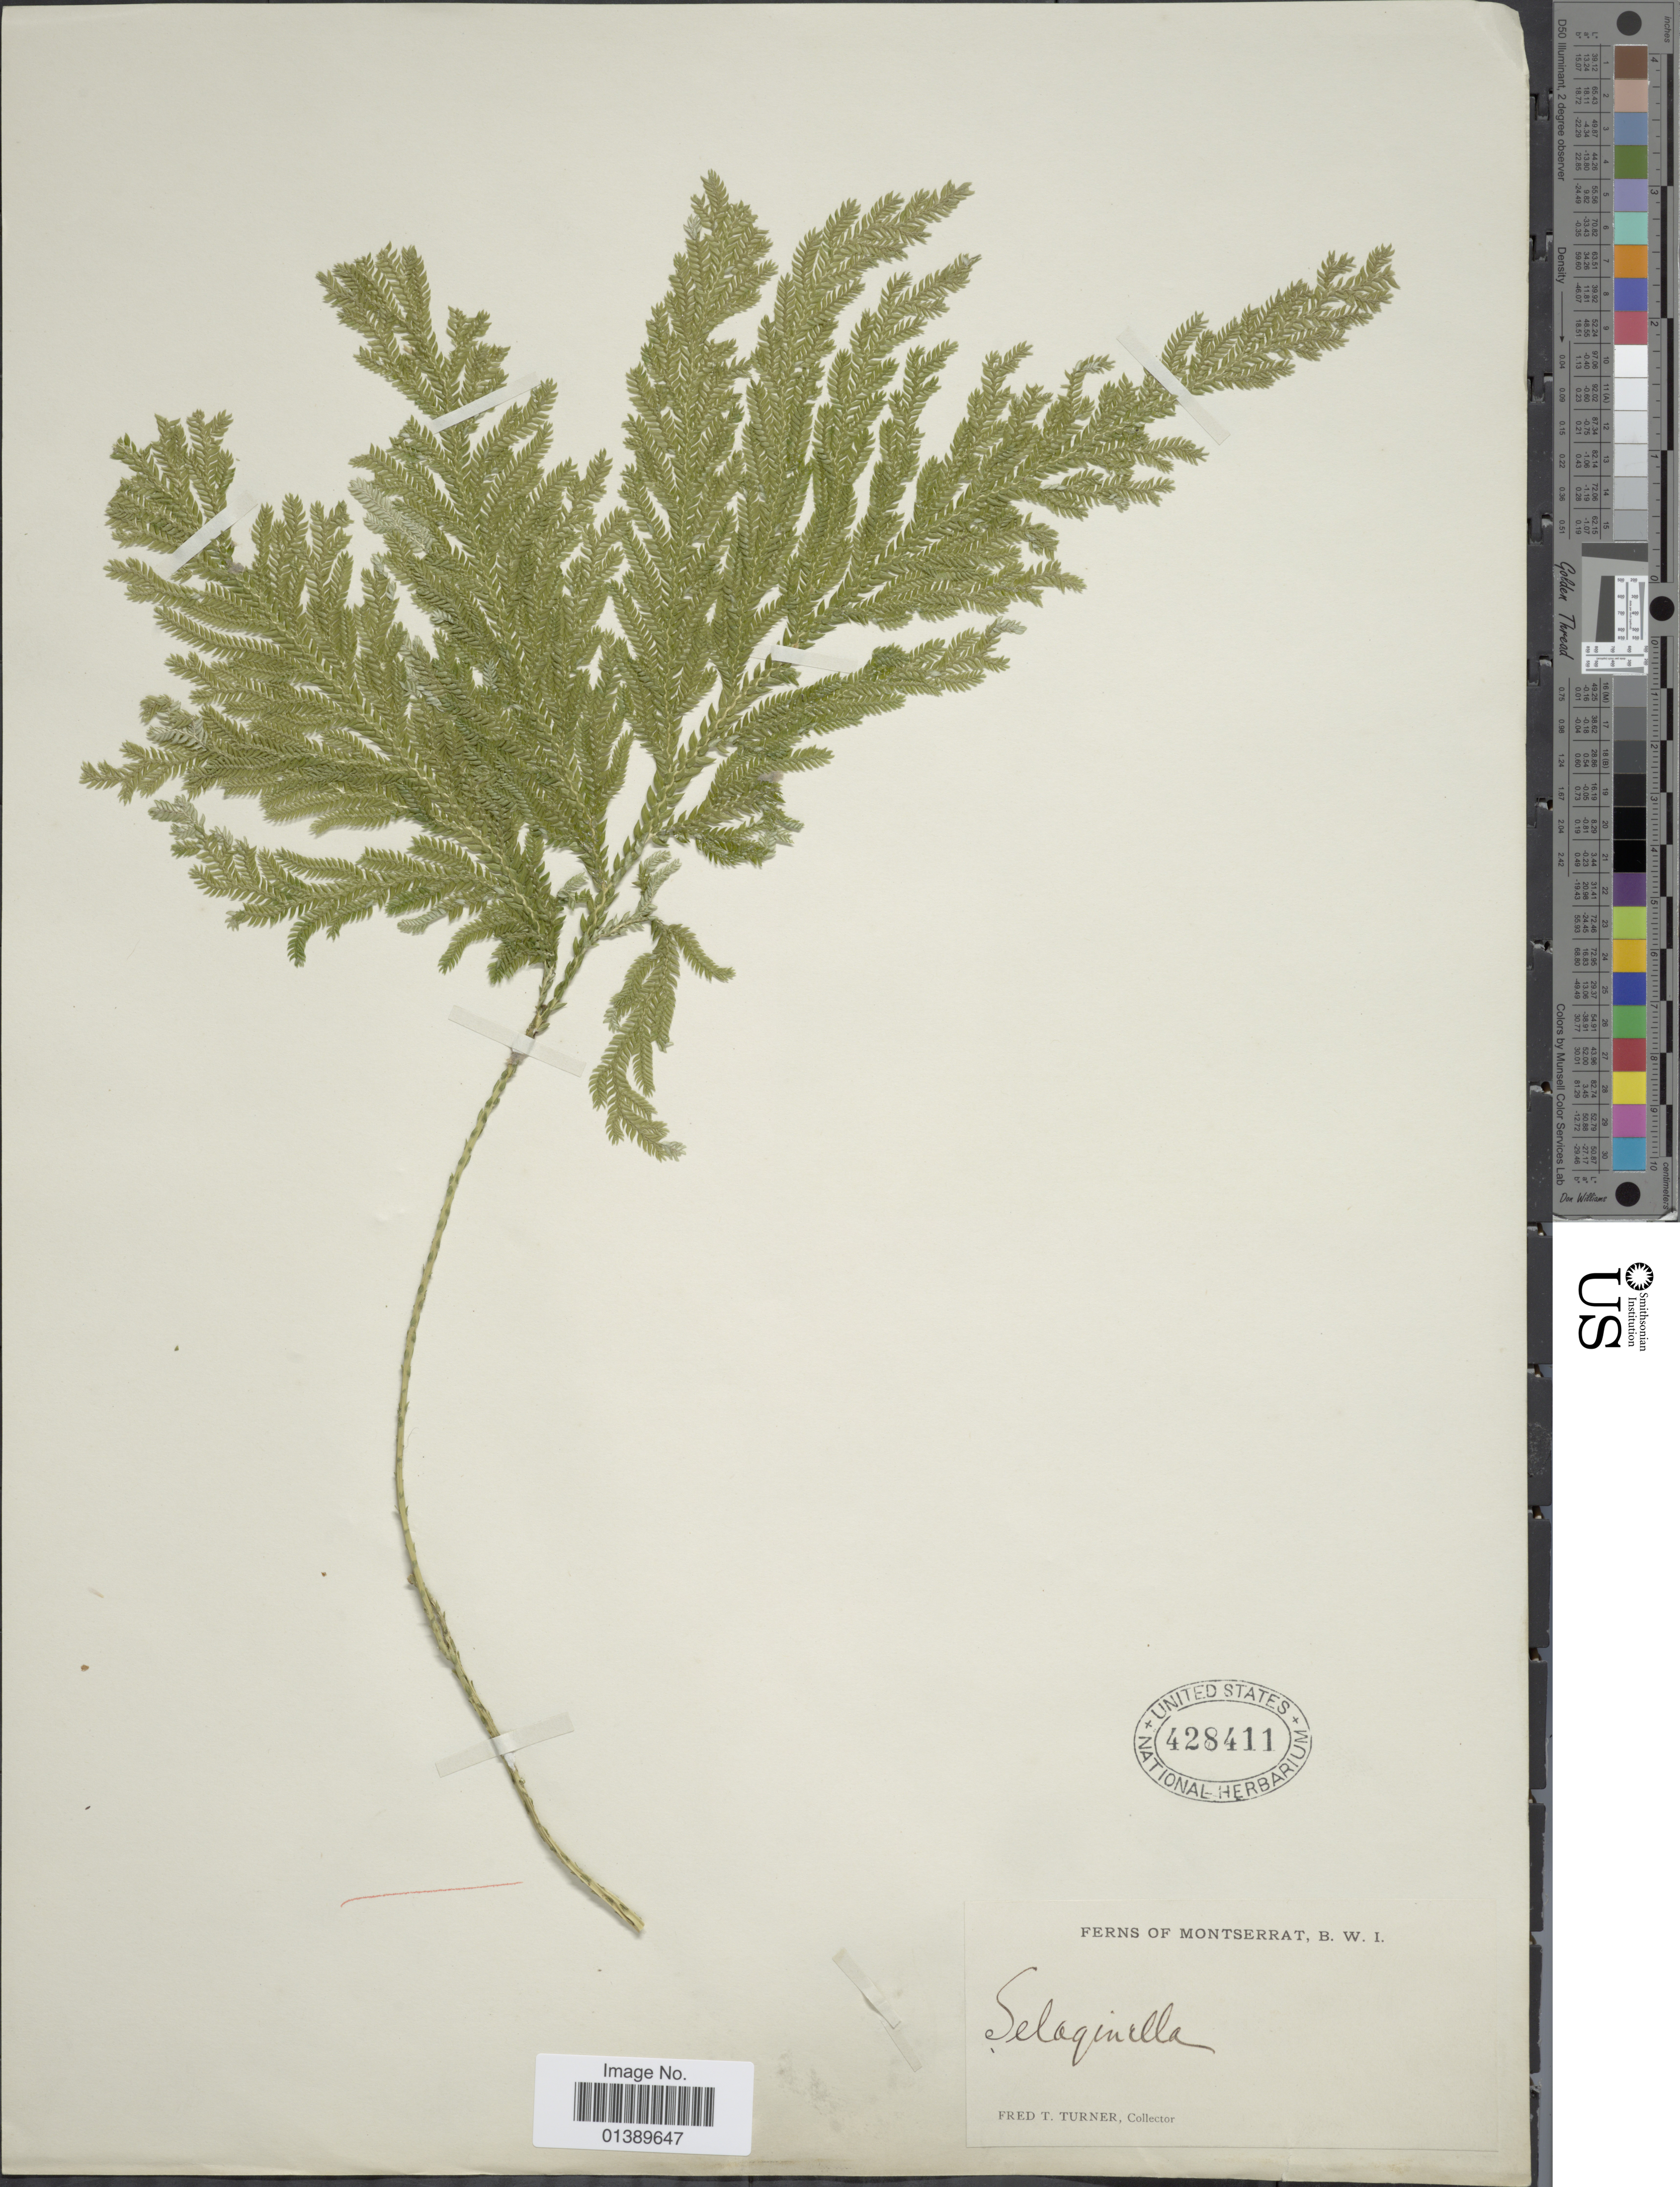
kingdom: Plantae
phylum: Tracheophyta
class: Lycopodiopsida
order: Selaginellales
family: Selaginellaceae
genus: Selaginella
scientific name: Selaginella flabellata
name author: L.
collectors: F. T. Turner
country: Montserrat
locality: B.W.I.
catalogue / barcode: US 428411